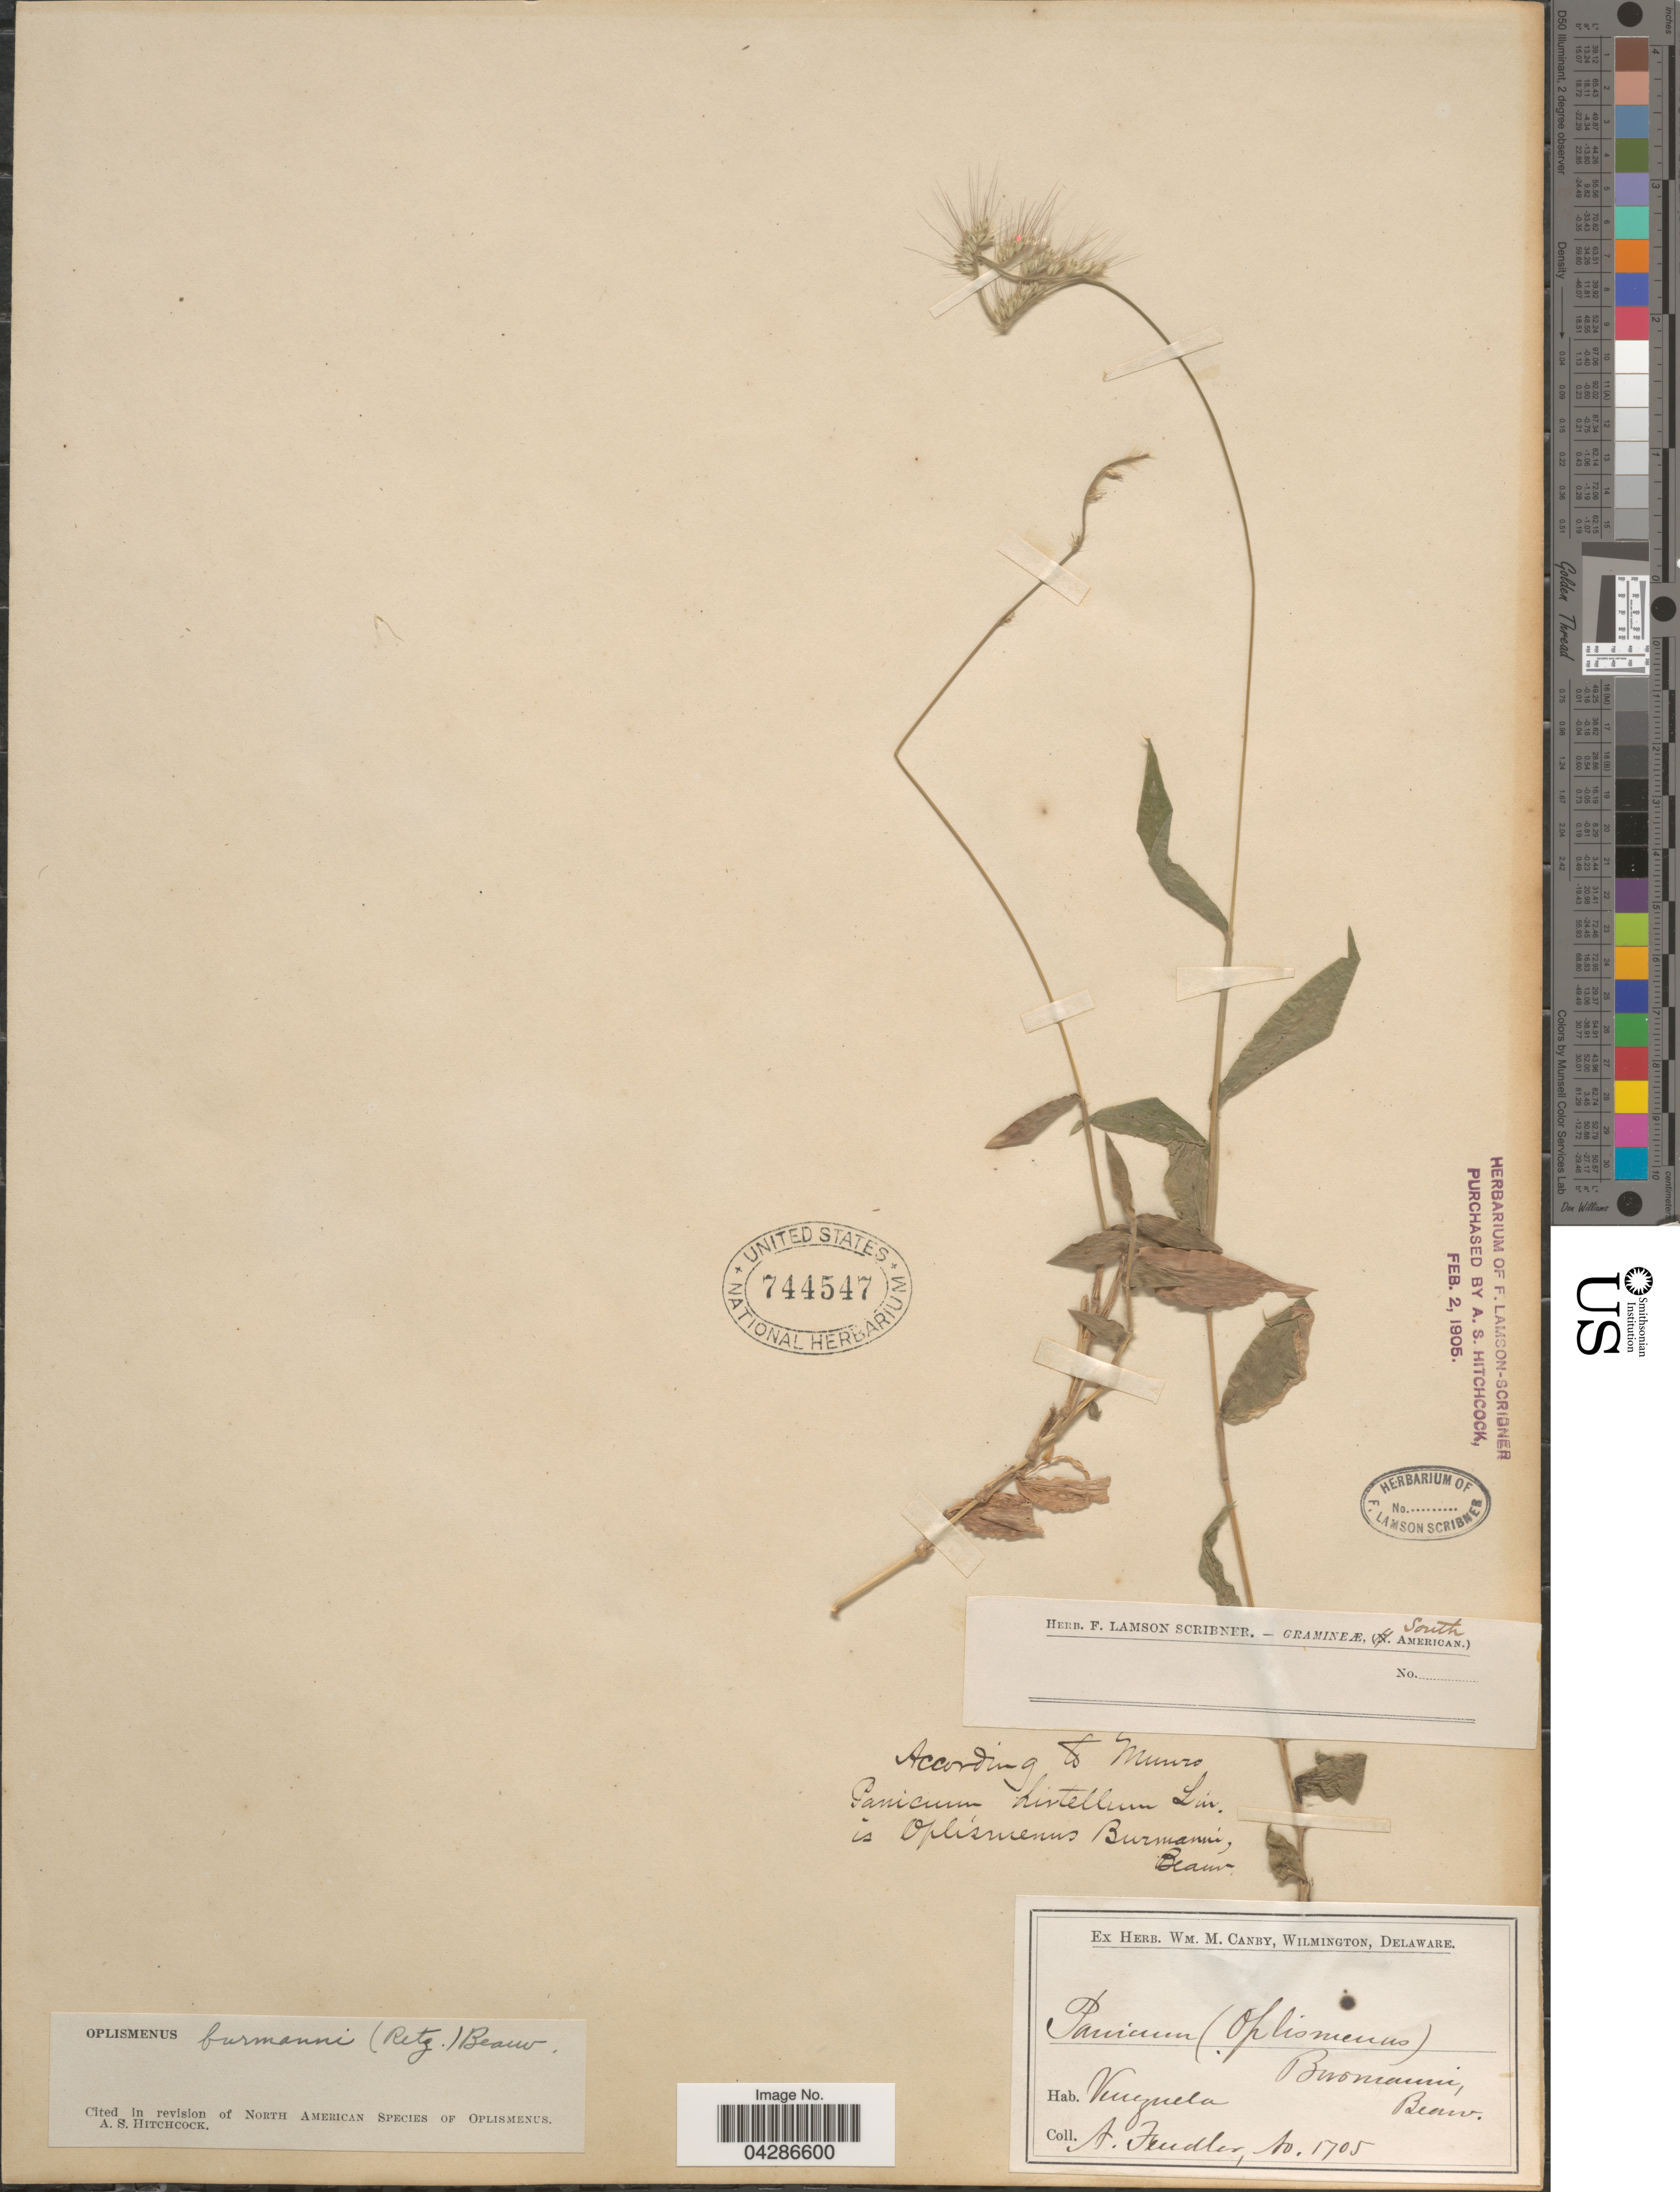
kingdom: Plantae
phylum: Tracheophyta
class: Liliopsida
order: Poales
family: Poaceae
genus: Oplismenus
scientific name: Oplismenus burmannii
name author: (Retz.) P. Beauv.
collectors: A. Fendler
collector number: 1705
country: Venezuela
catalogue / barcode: US 744547